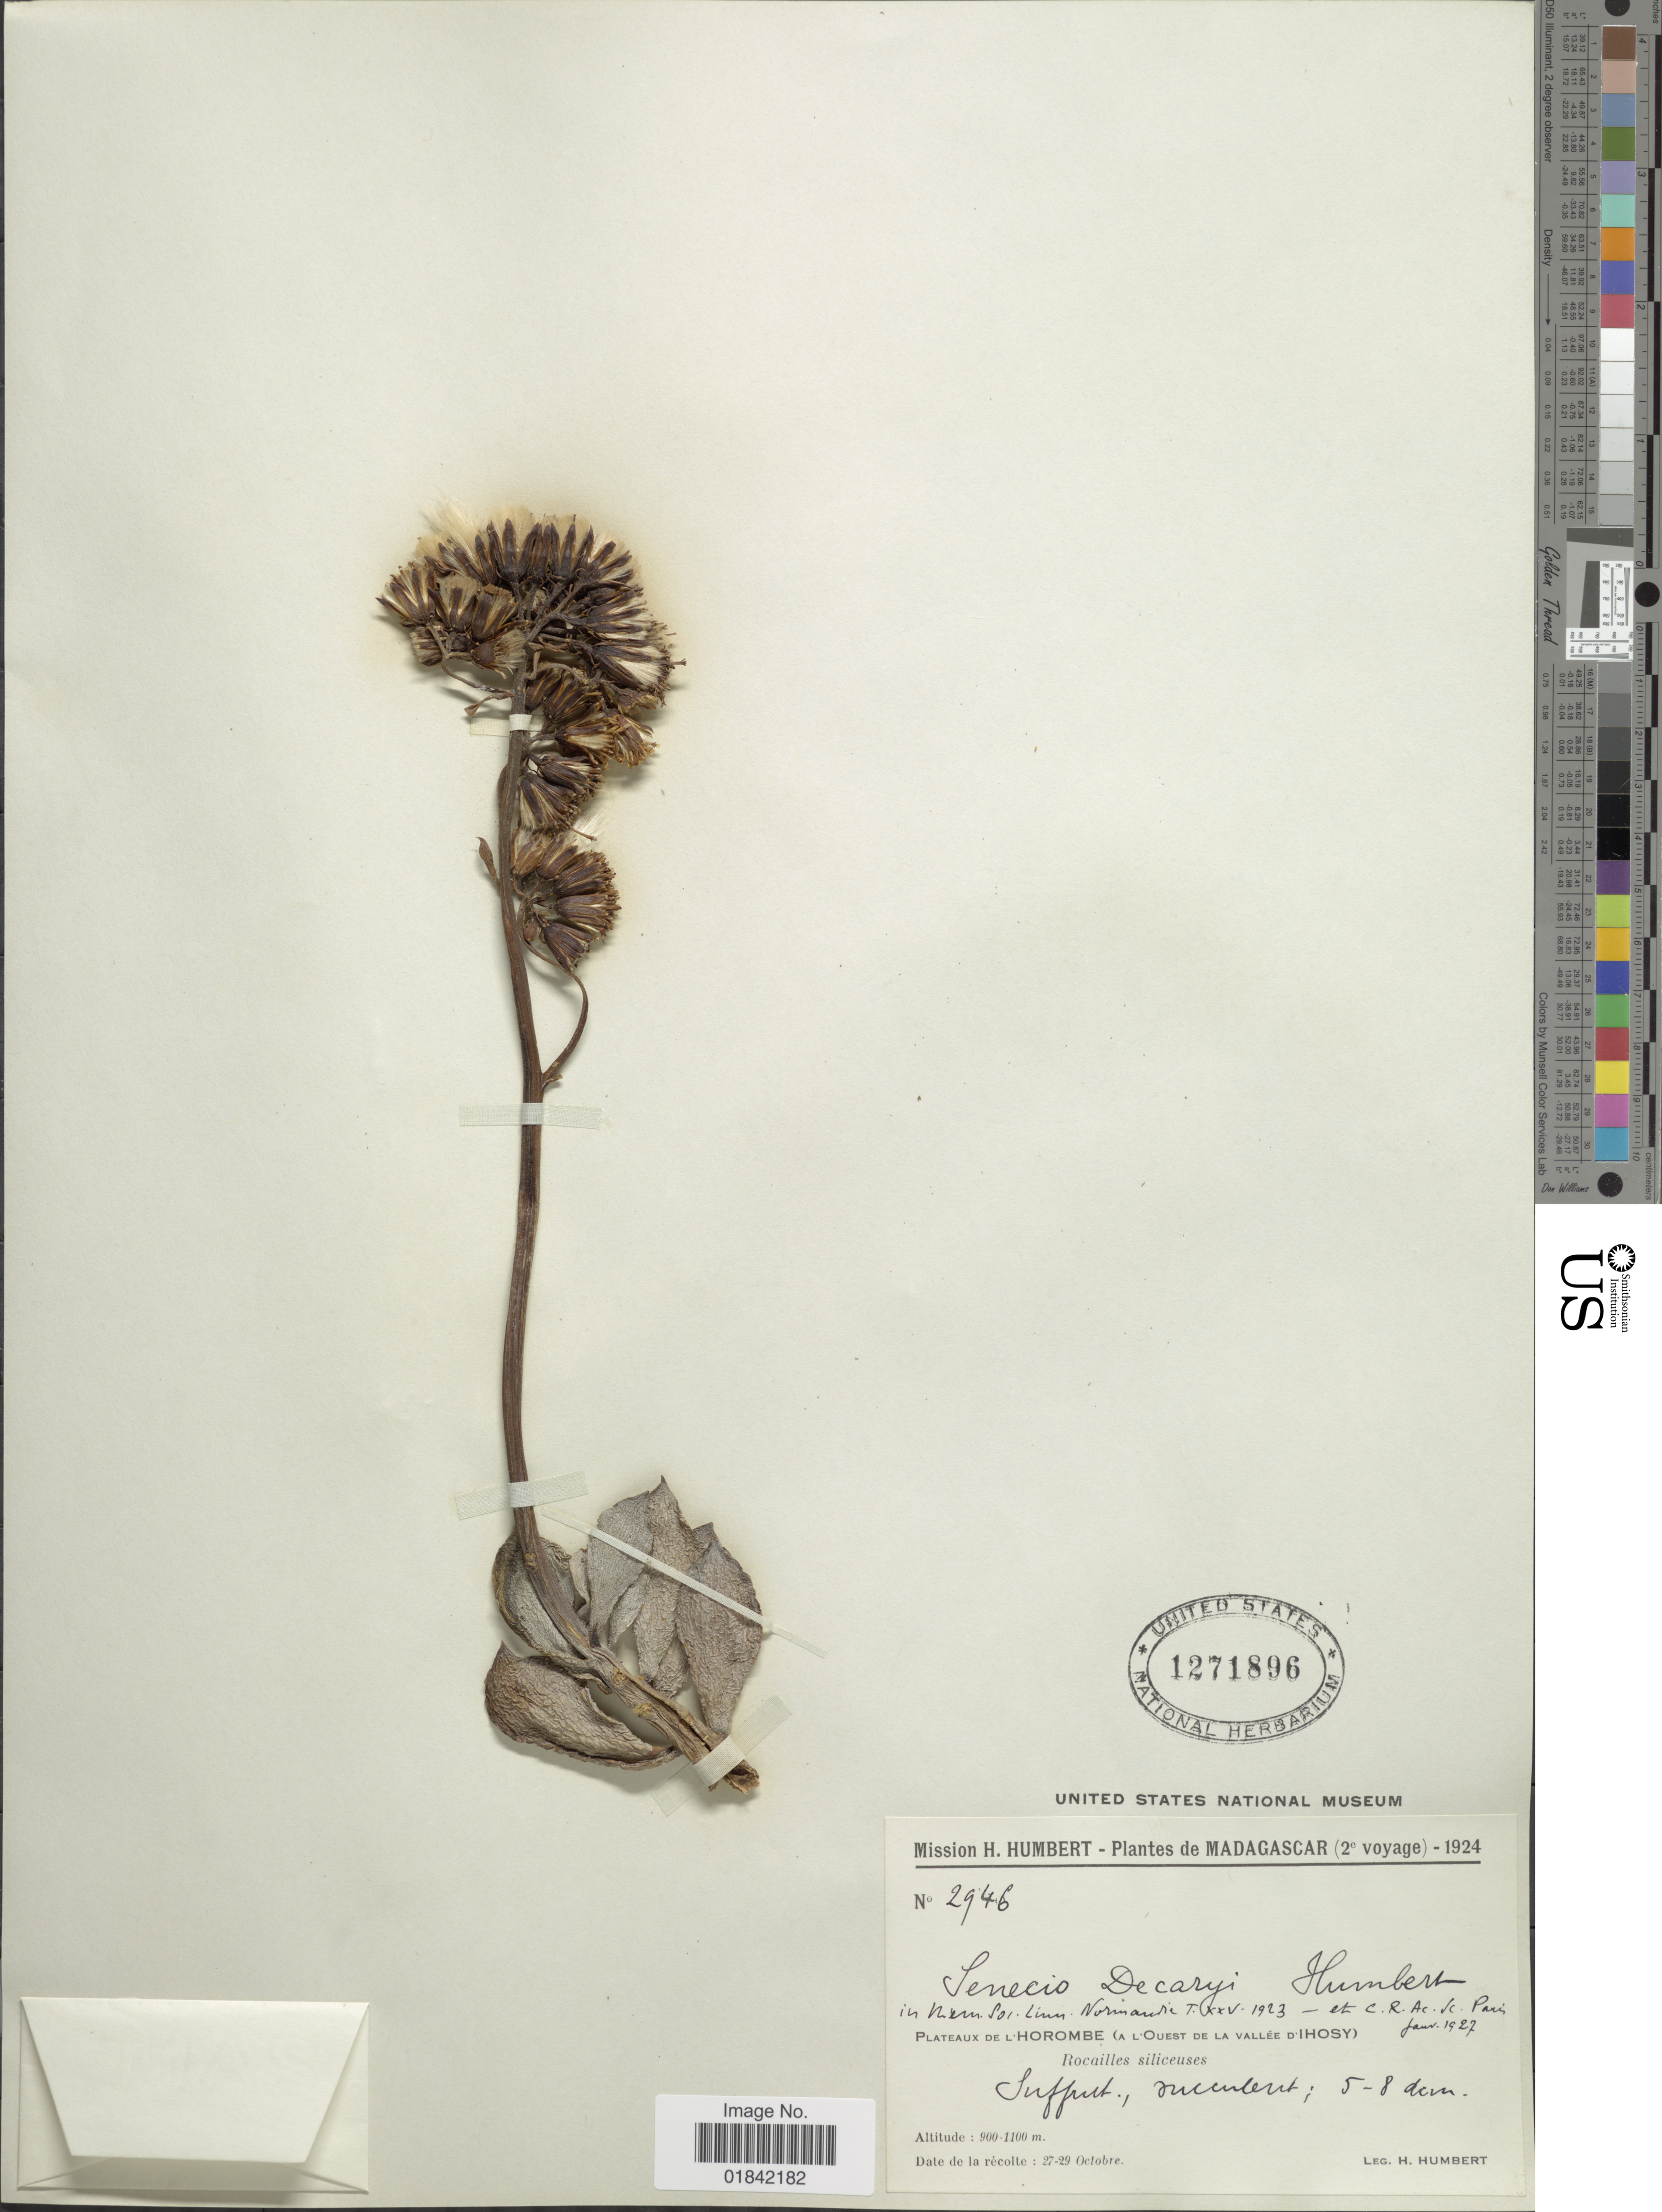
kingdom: Plantae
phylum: Tracheophyta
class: Magnoliopsida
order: Asterales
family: Asteraceae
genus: Senecio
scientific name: Senecio decaryi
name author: Humb.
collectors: H. Humbert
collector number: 2946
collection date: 1924-10-27/1924-10-29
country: Madagascar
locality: Plateaux de L'Horombe (A L'Ouest de La Vallee D'Ihosy), Rocailles siliceuses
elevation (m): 900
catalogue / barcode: US 1271896